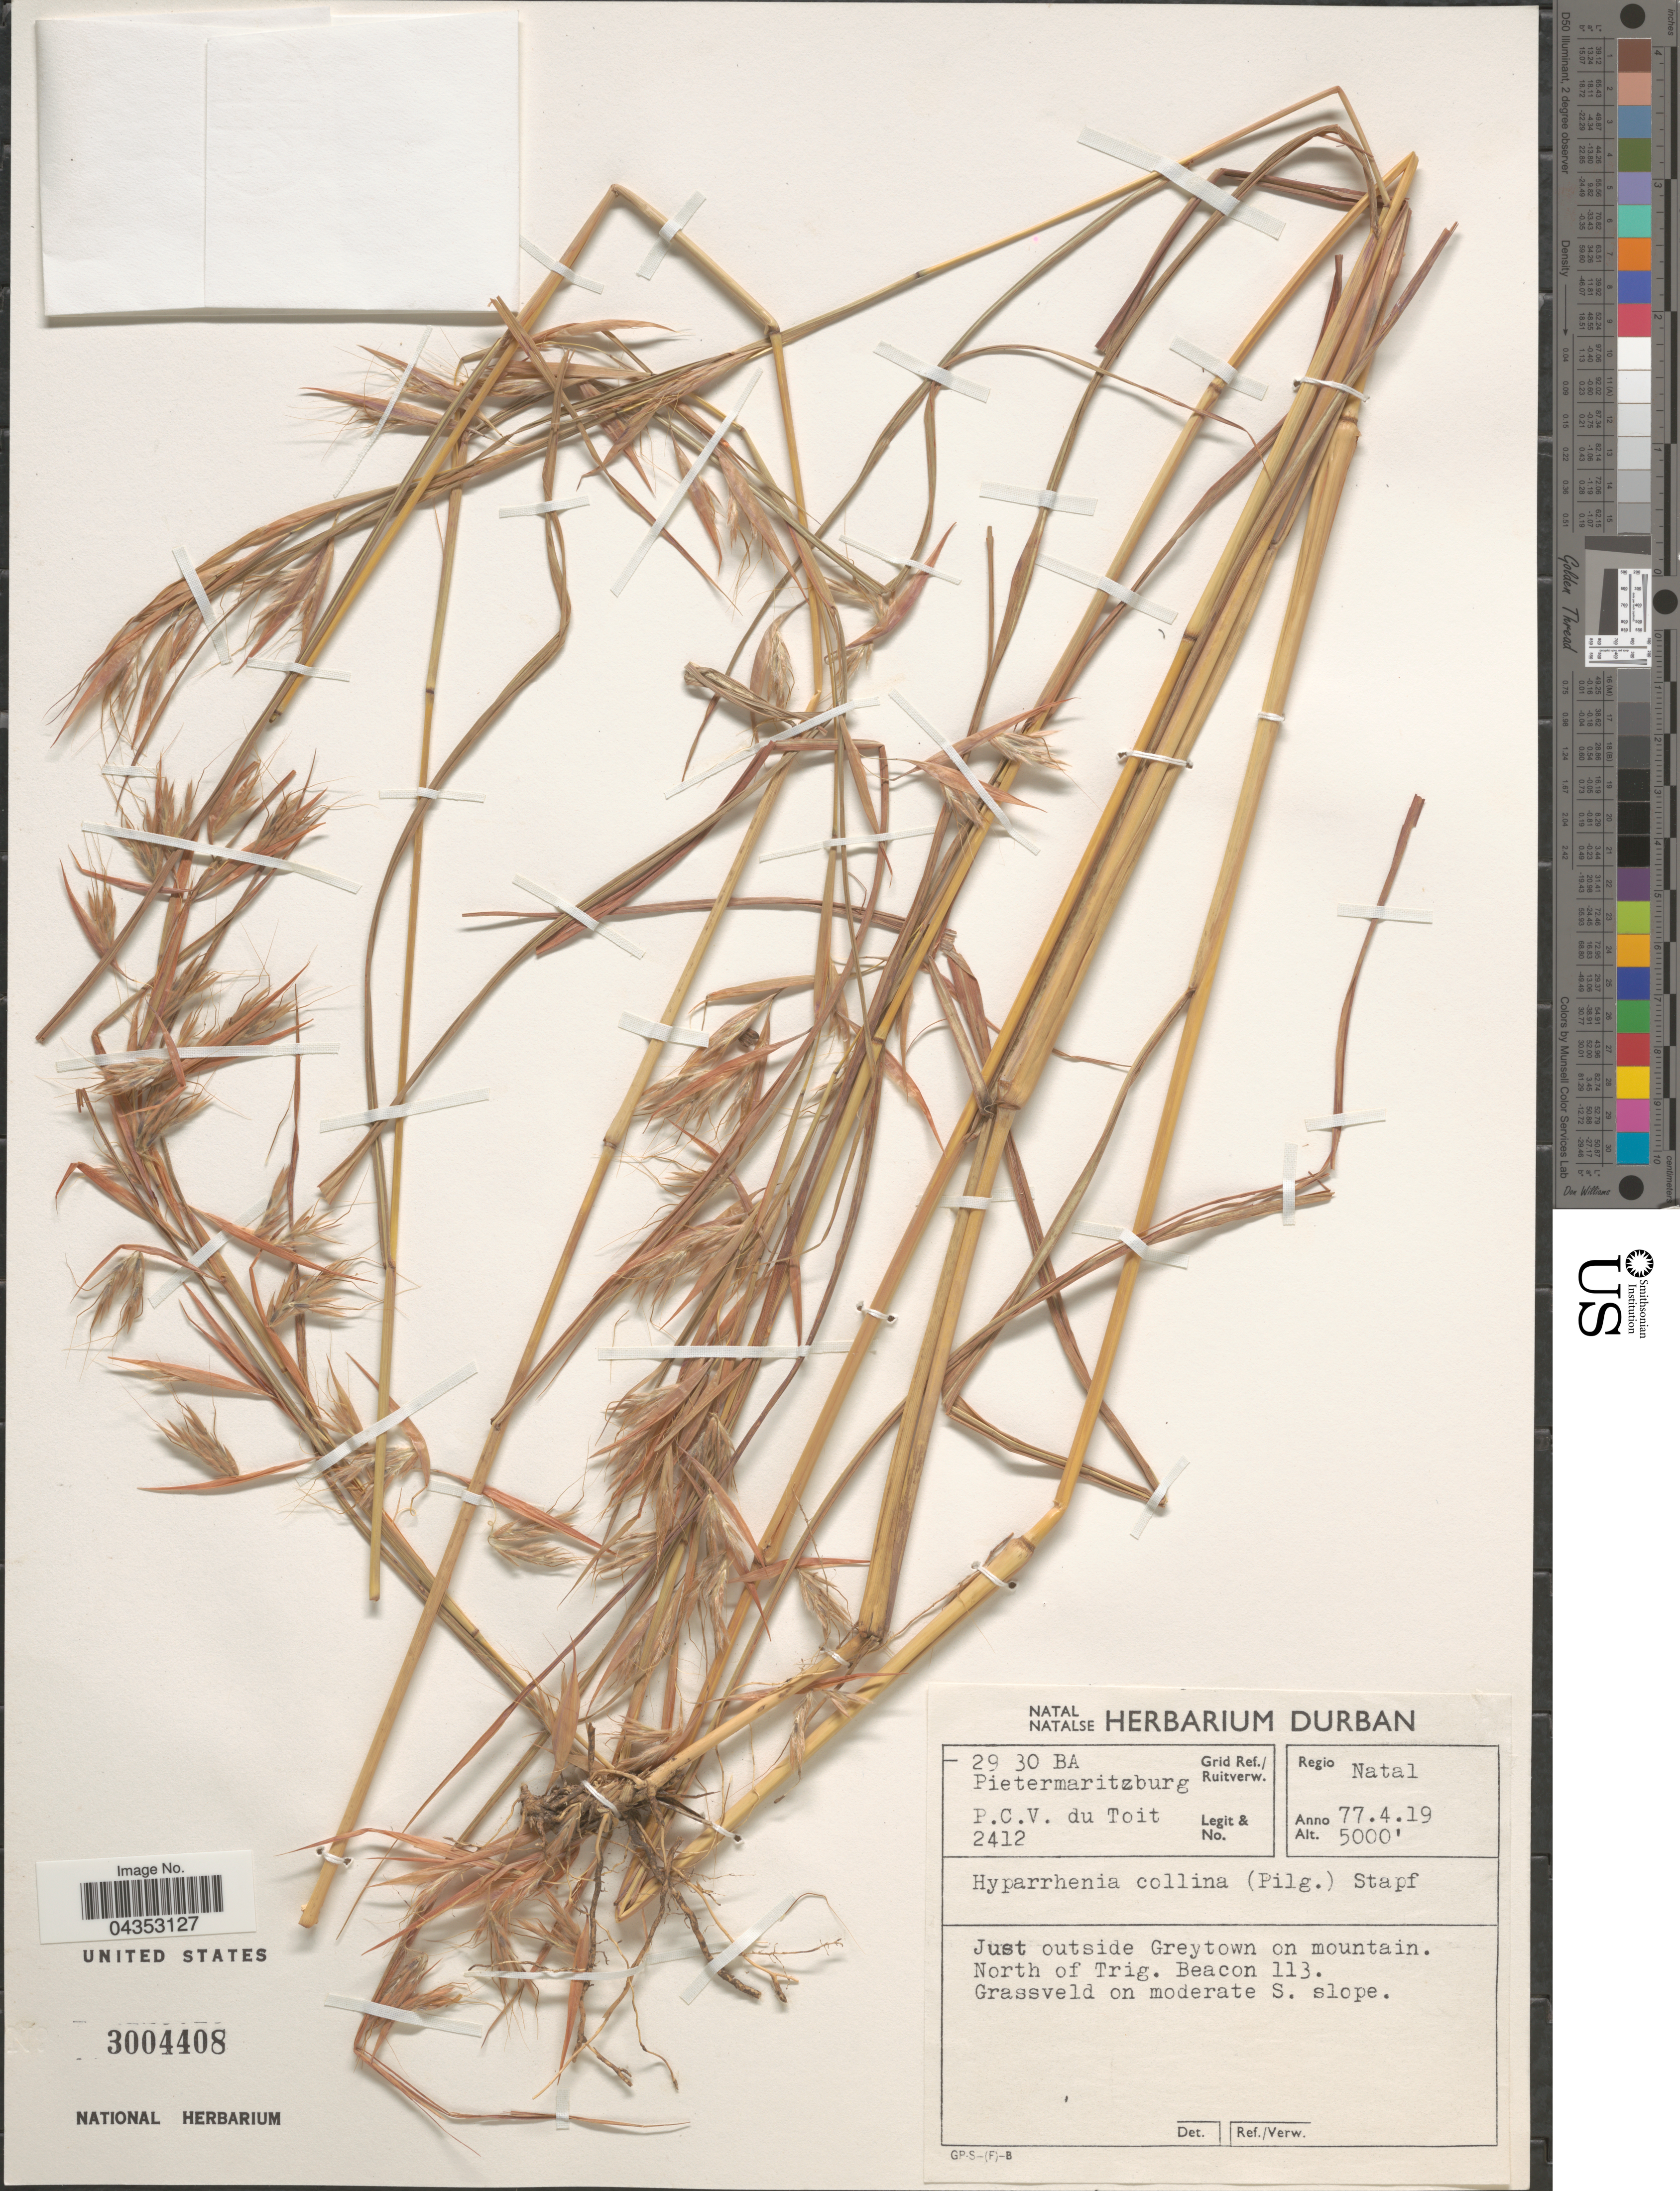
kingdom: Plantae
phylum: Tracheophyta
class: Liliopsida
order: Poales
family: Poaceae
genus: Hyparrhenia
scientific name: Hyparrhenia collina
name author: (Pilg.) Stapf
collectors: P. Du Toit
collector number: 2412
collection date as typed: Transcribed d/m/y: 19/4/77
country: South Africa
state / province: KwaZulu-Natal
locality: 29 30 BA Grid Ref./Ruitverw. Pietermaritzburg. Regio Natal. Just outside Greytown on mountain. North of Trig. Beacon 113. Grassveld on moderate S. slope.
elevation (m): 1524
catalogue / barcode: US 3004408